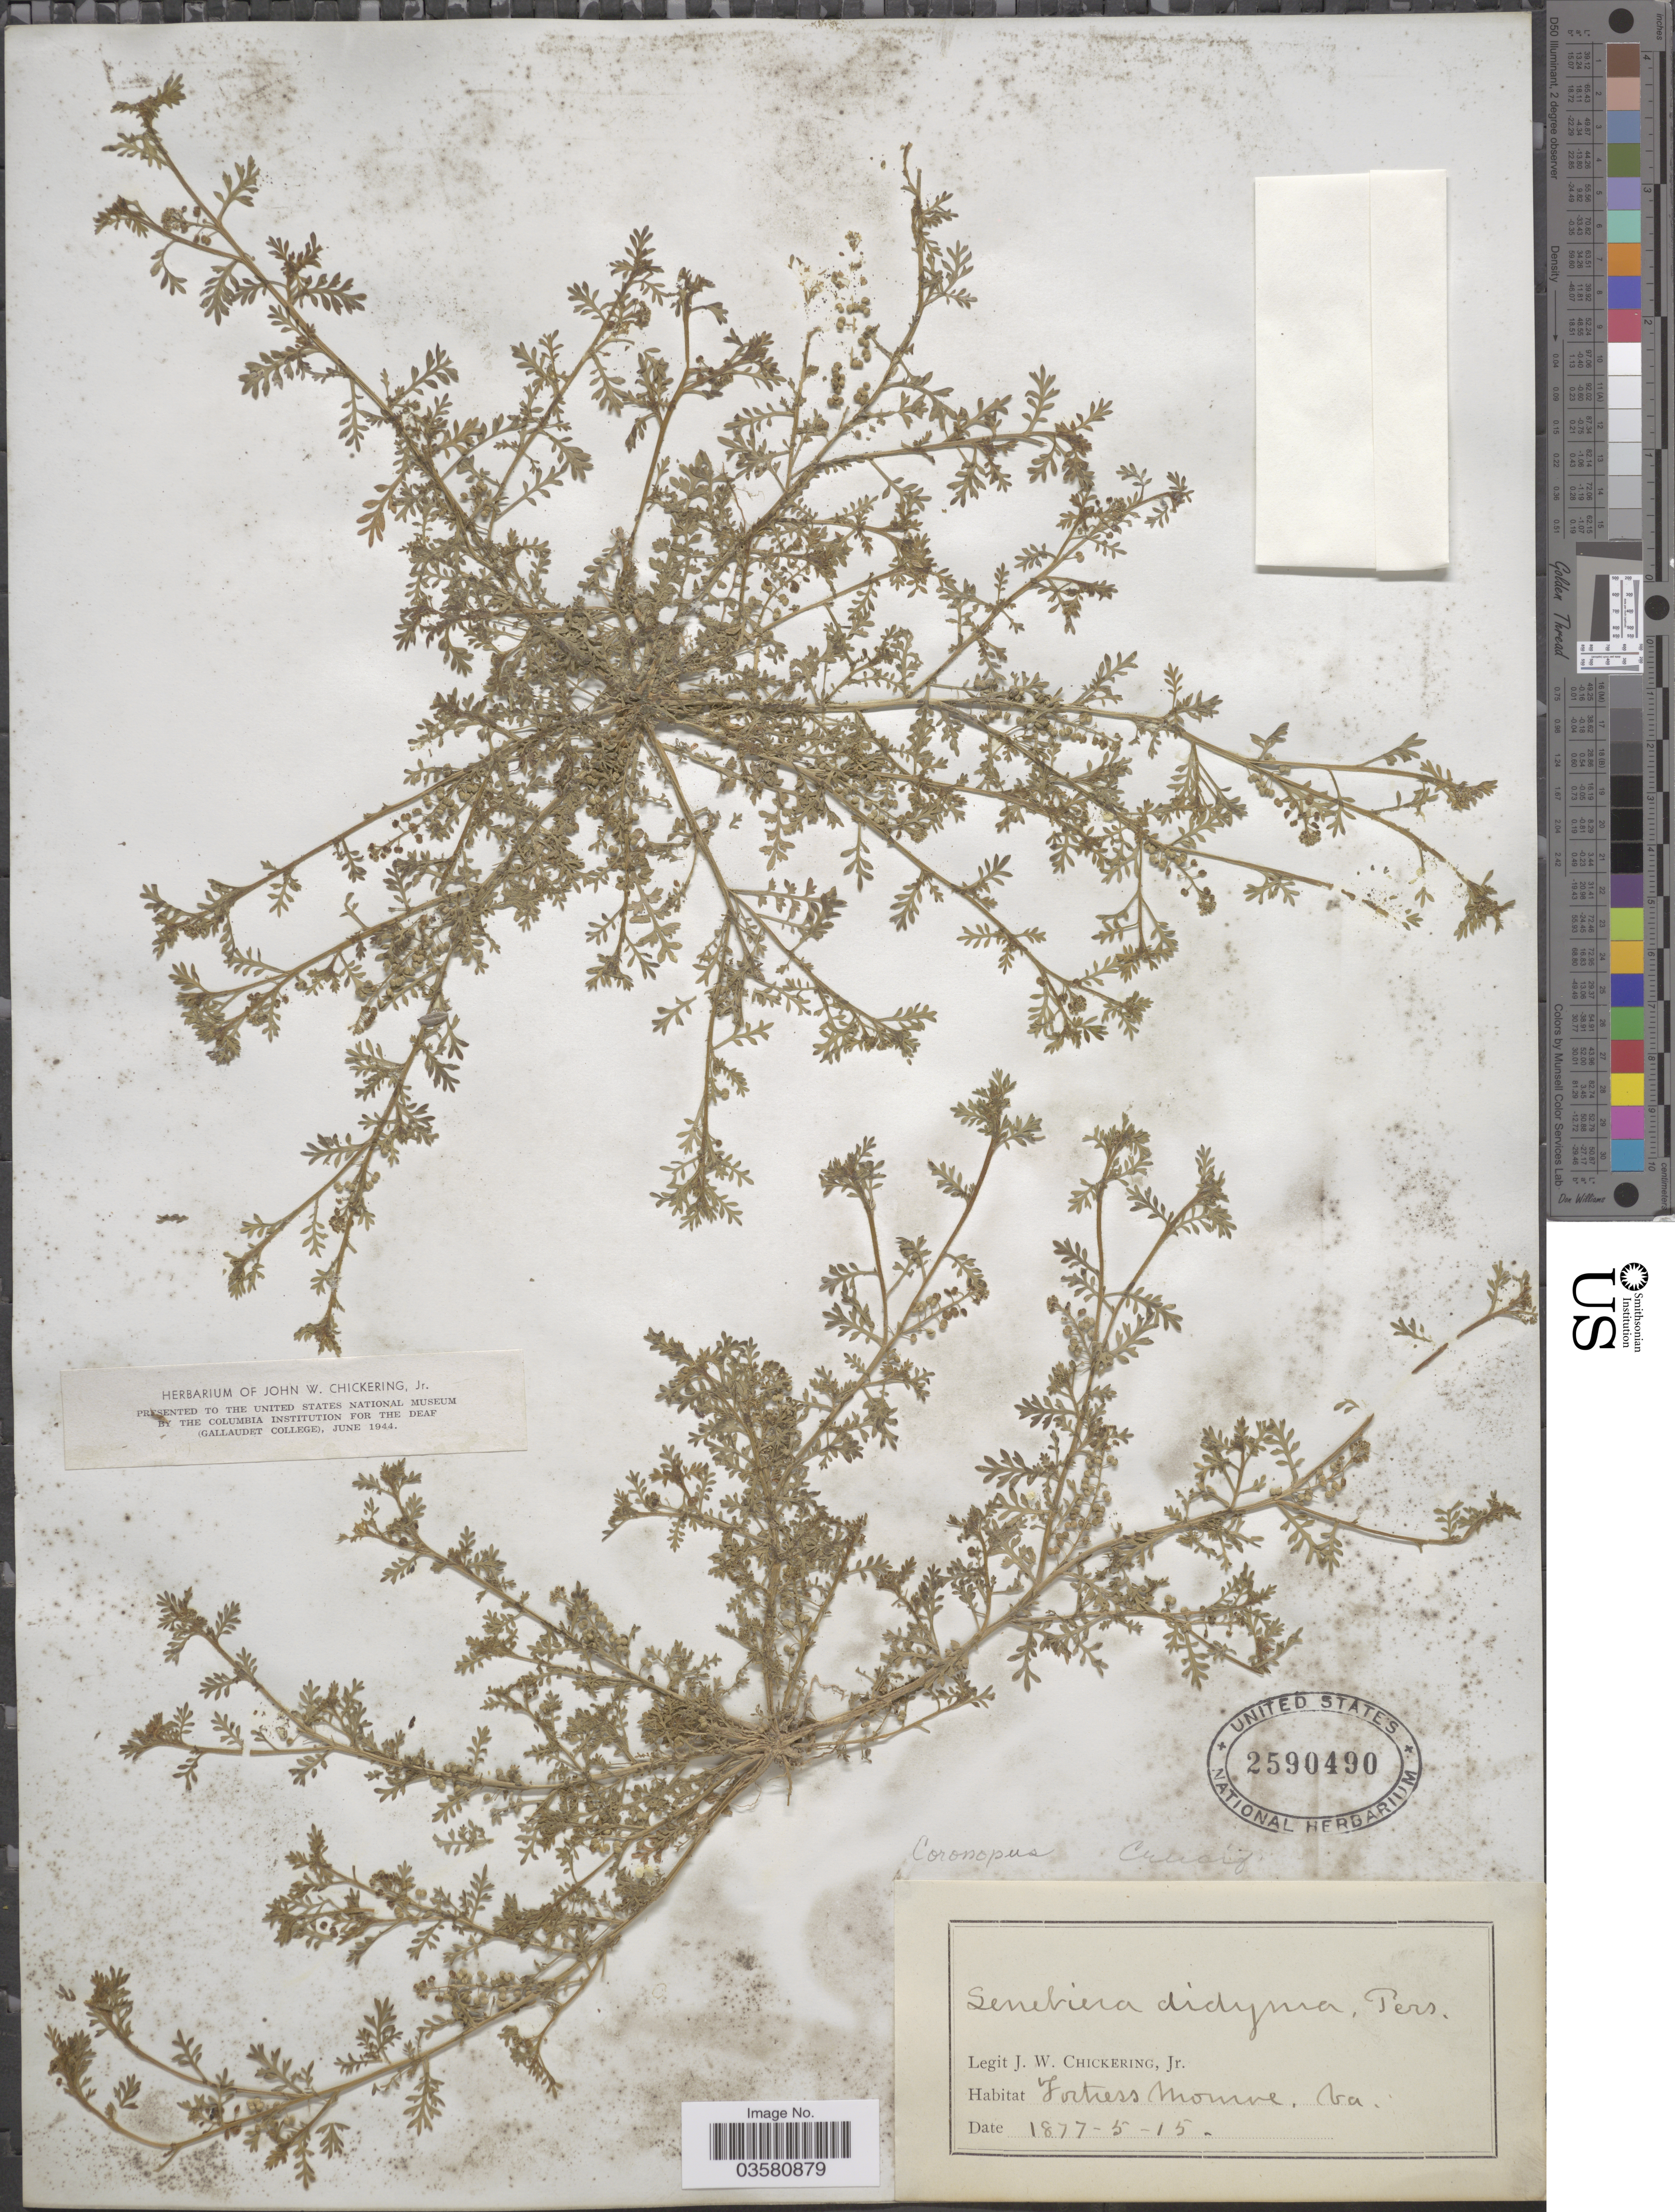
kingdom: Plantae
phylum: Tracheophyta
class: Magnoliopsida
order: Brassicales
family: Brassicaceae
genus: Lepidium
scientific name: Lepidium didymum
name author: L.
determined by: Strong, M. T., (US), Smithsonian Institution - National Museum of Natural History (UNITED STATES)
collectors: J. Chickering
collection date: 1877-05-15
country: United States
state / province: Virginia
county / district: City of Hampton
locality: Fortress Monroe.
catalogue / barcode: US 2590490